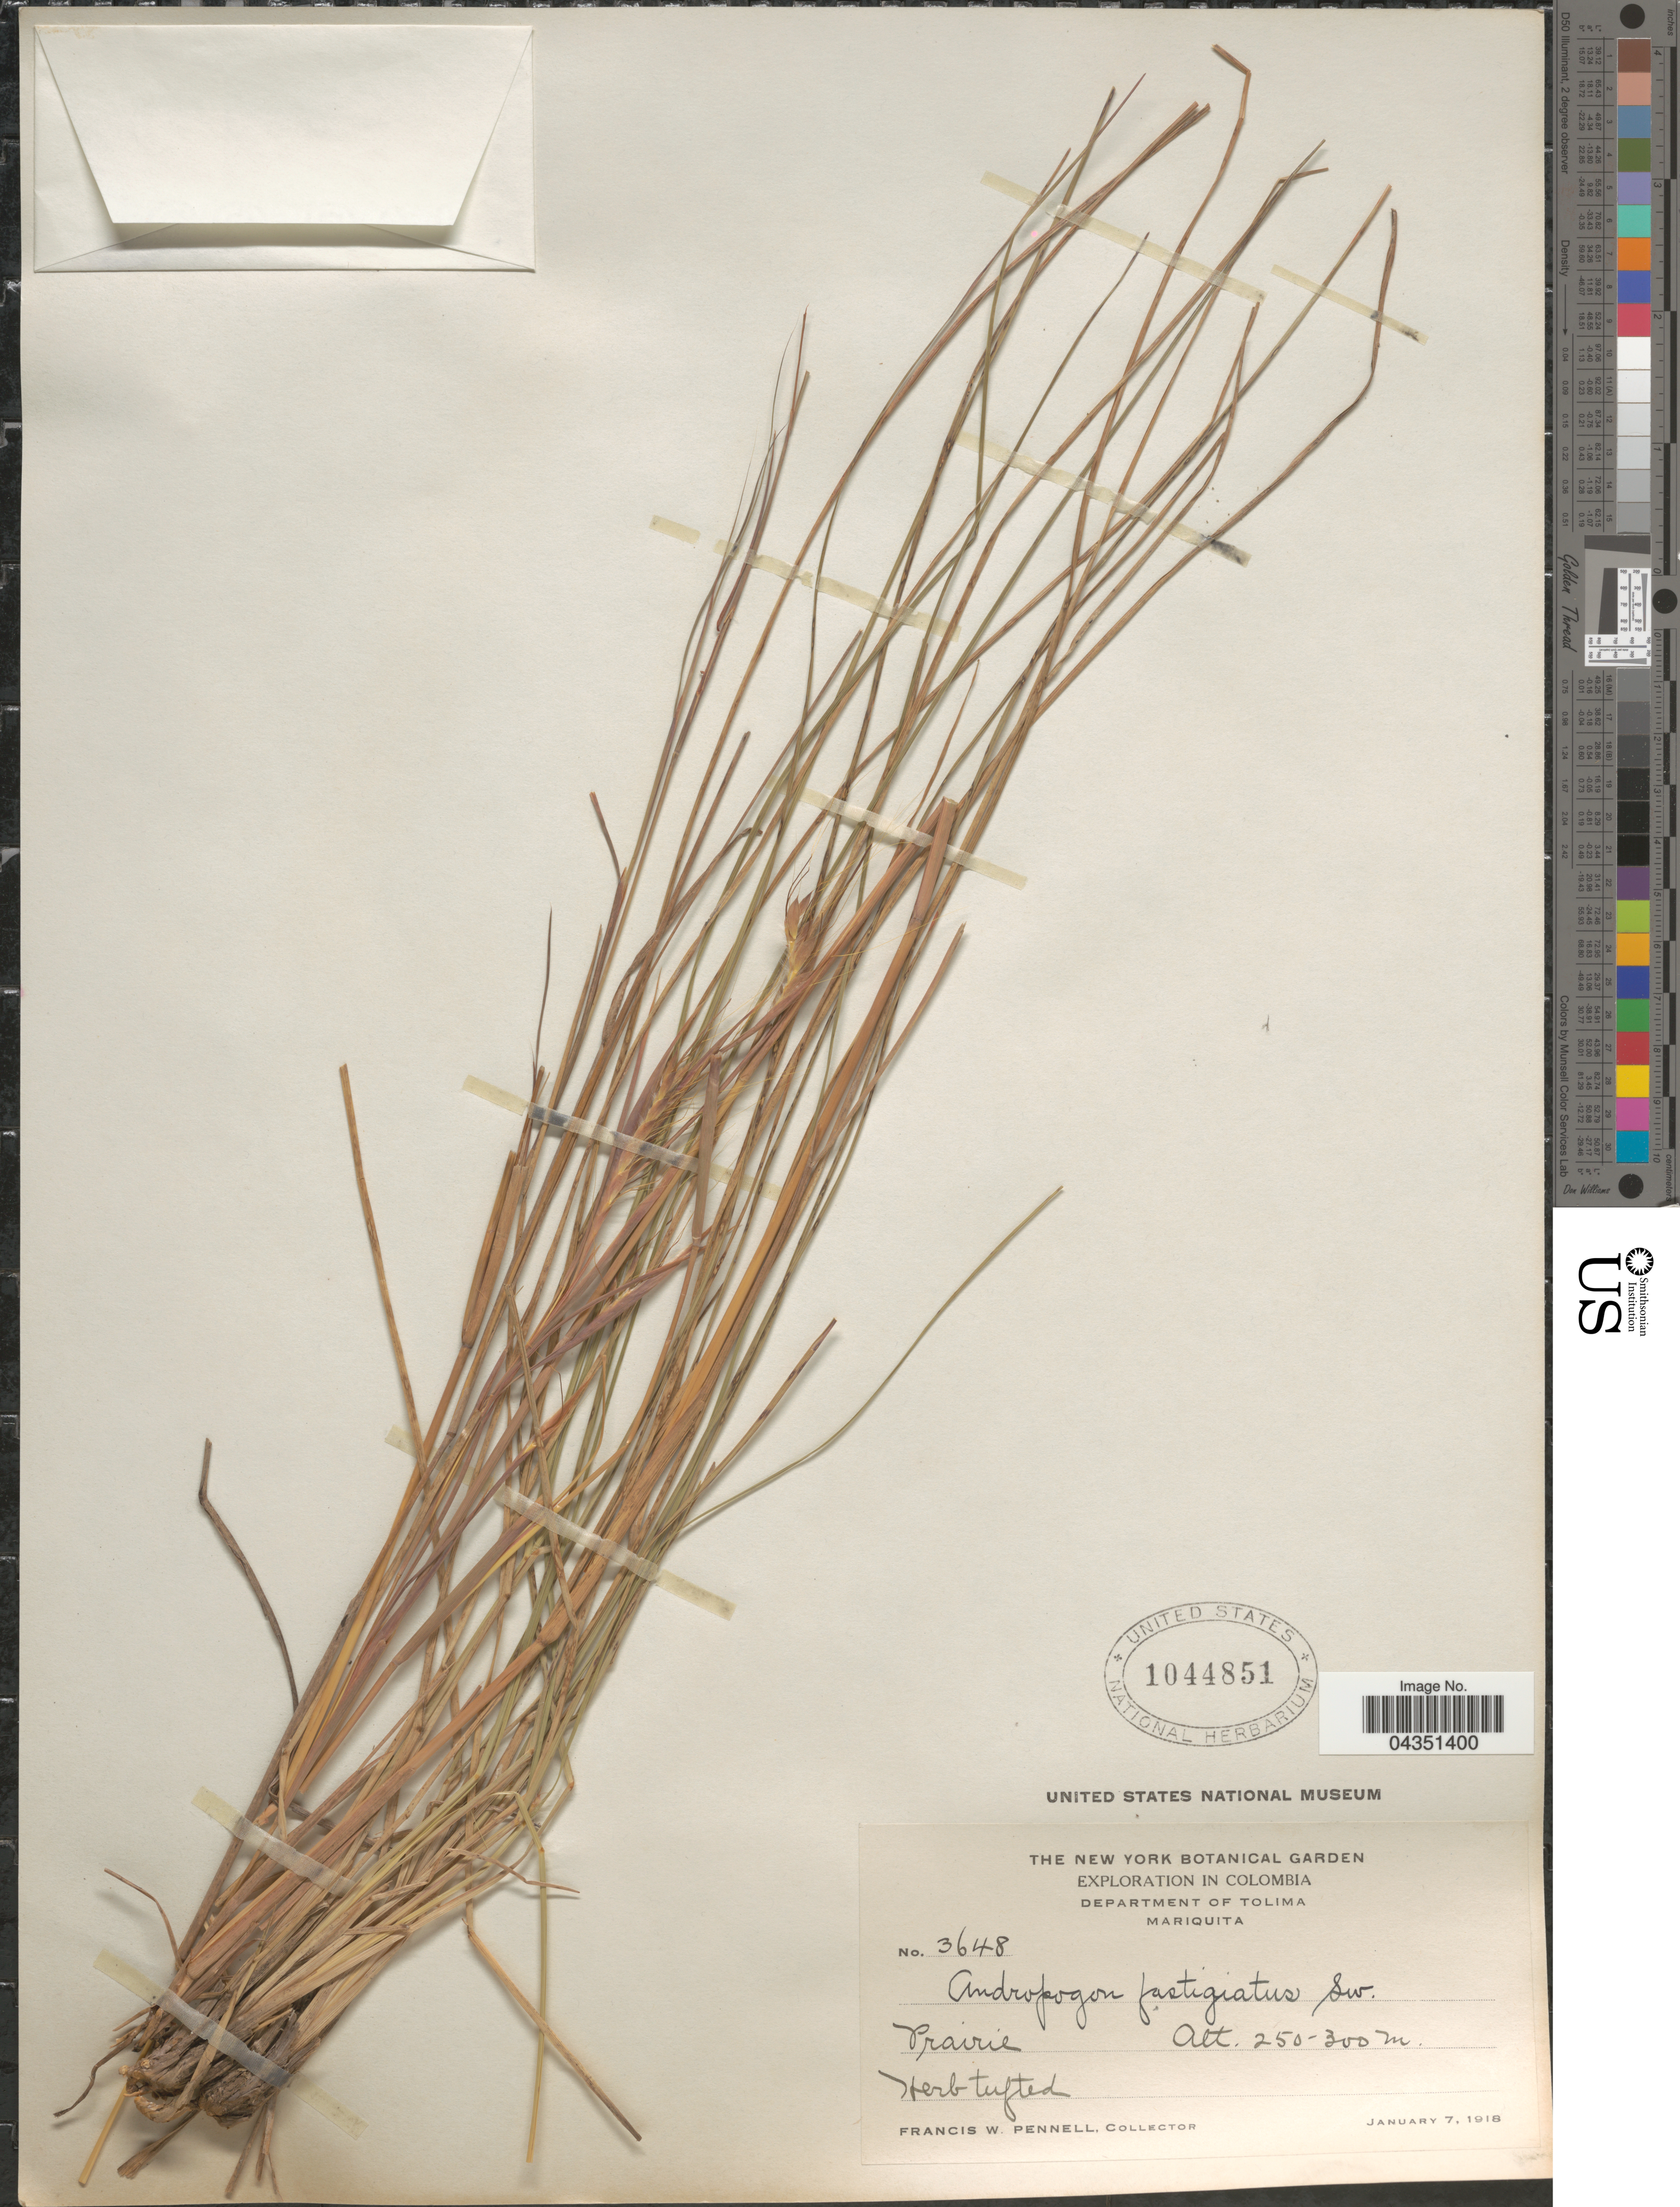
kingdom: Plantae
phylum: Tracheophyta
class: Liliopsida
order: Poales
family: Poaceae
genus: Diectomis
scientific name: Diectomis fastigiata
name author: (Sw.) P. Beauv.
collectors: F. W. Pennell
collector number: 3648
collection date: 1918-01-07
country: Colombia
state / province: Tolima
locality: Exploration in Colombia. Department of Tolima. Mariquita.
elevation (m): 250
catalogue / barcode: US 1044851